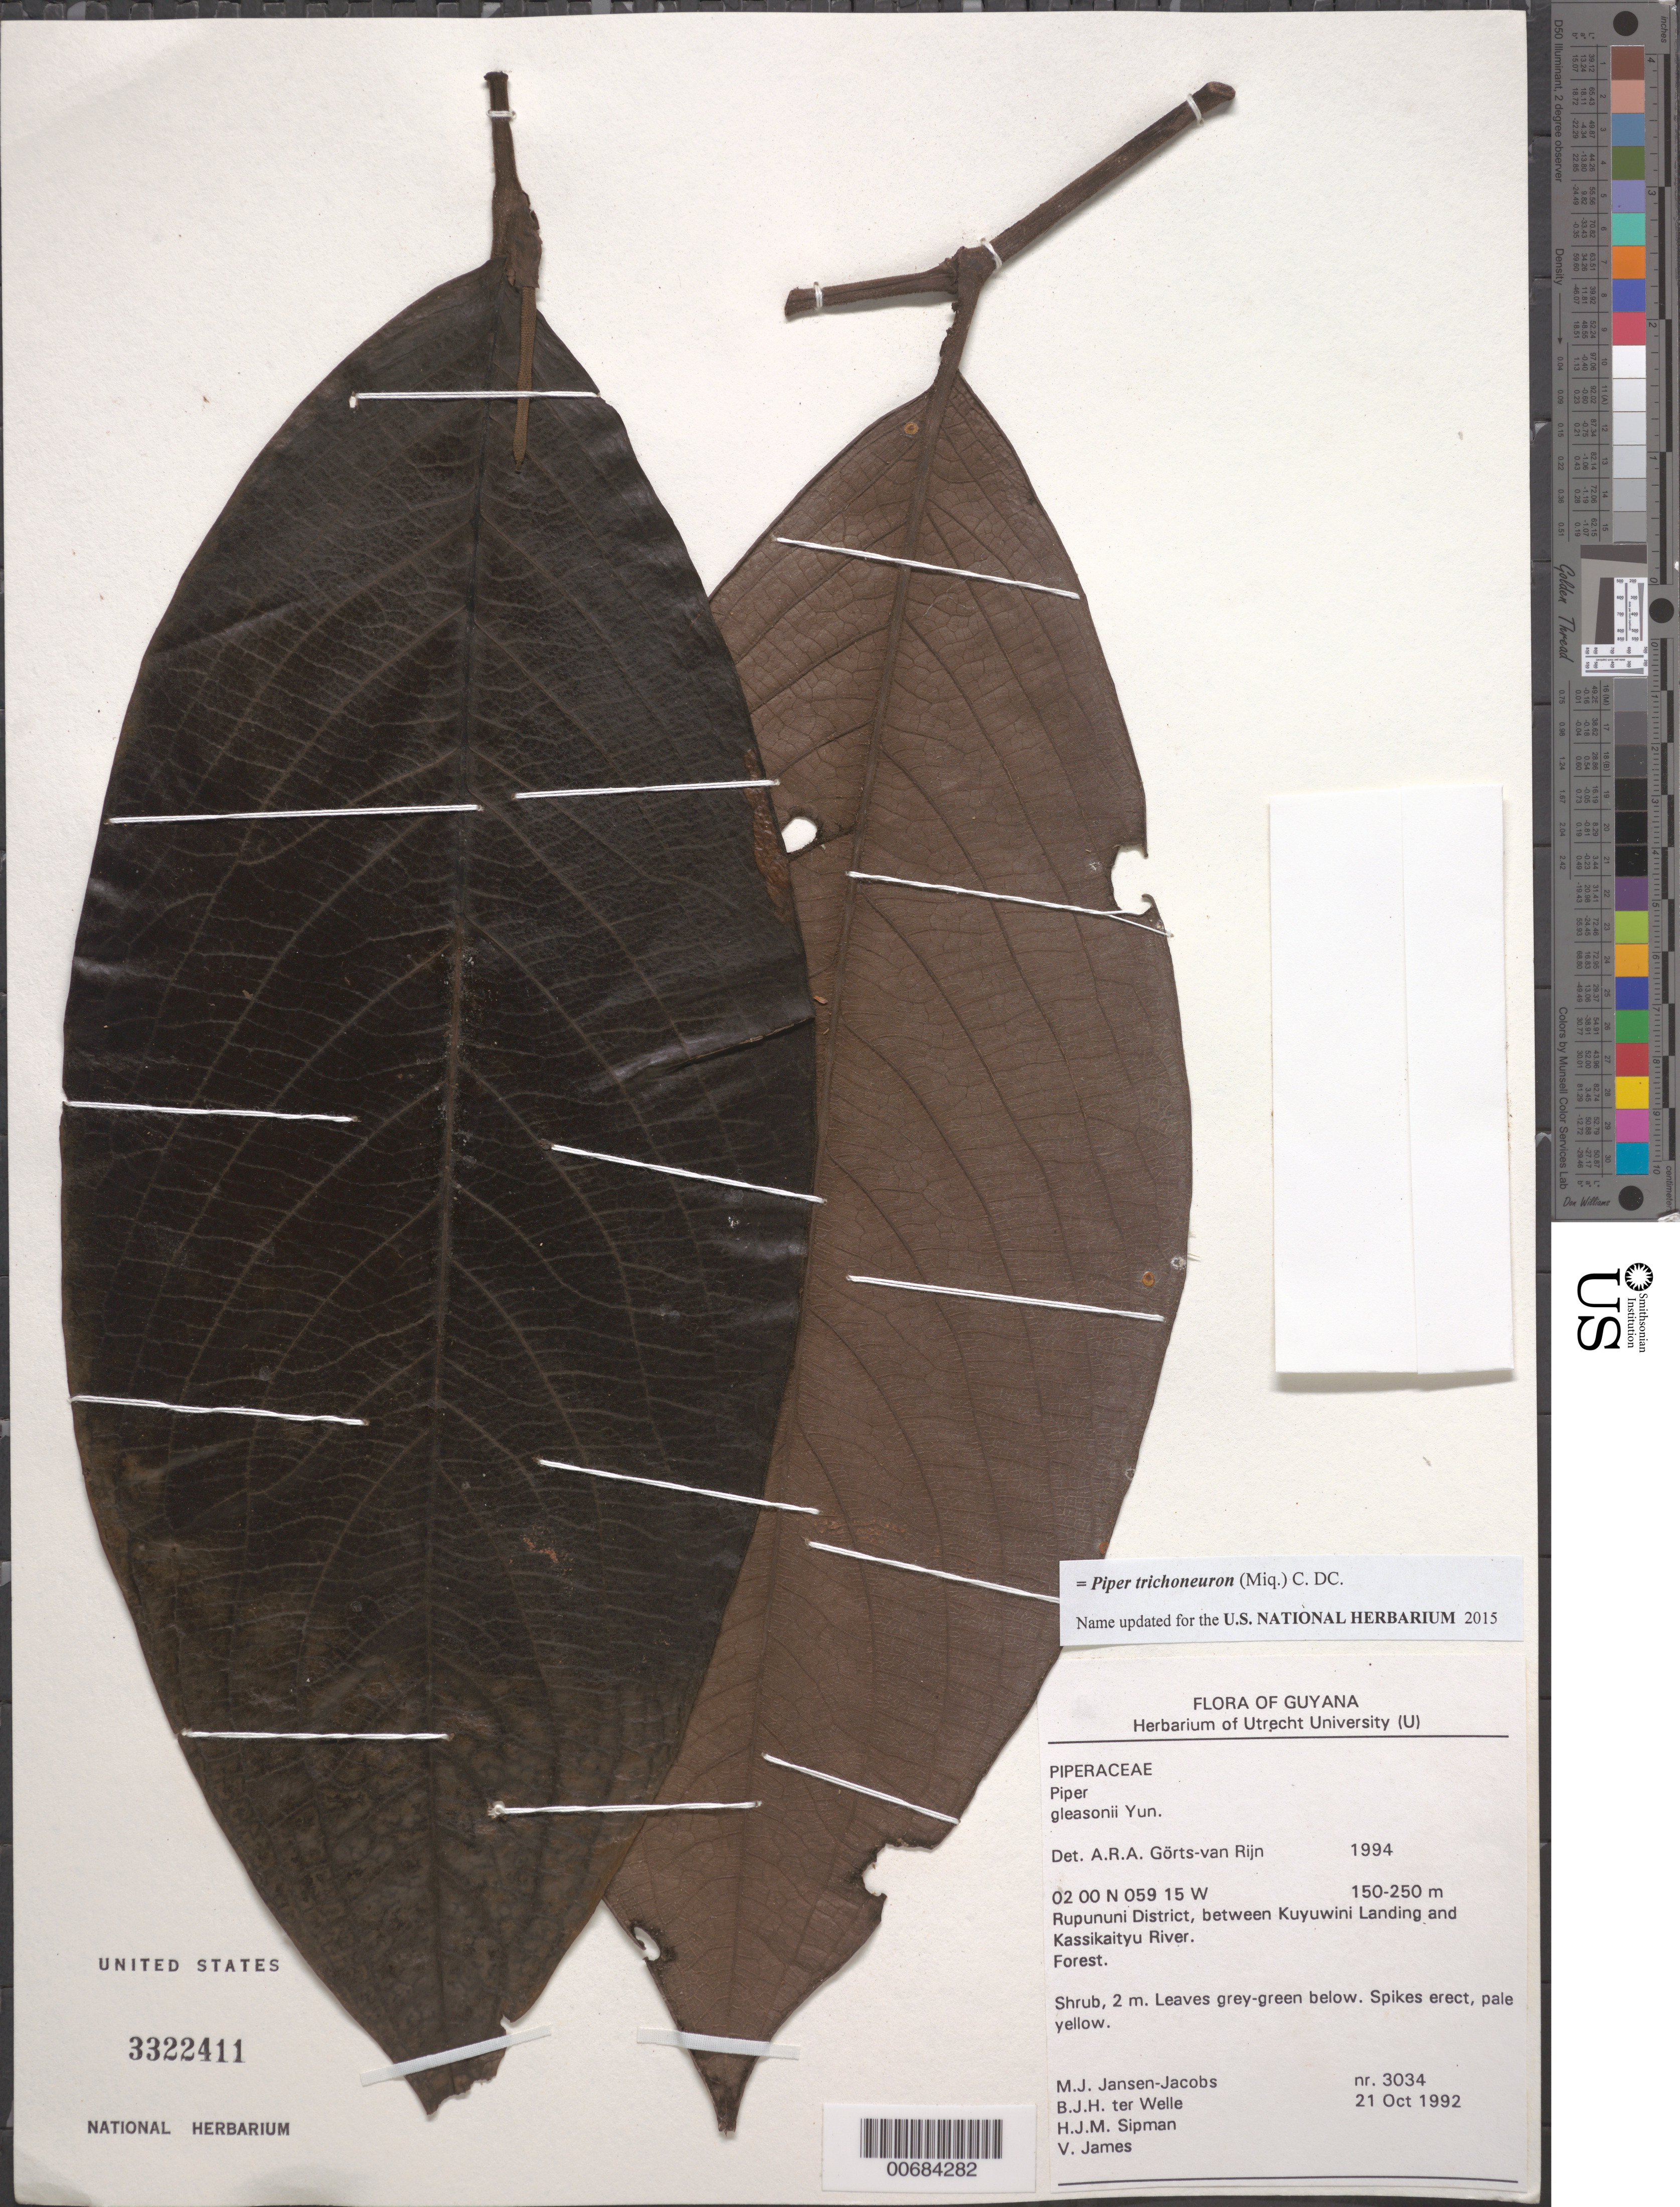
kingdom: Plantae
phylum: Tracheophyta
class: Magnoliopsida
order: Piperales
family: Piperaceae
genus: Piper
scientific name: Piper gleasonii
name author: Yunck.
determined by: Görts-van Rijn, A. R. A.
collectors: M. J. Jansen-Jacobs, B. Welle, H. J. M. Sipman & V. James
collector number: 3034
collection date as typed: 21-Oct-92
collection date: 1992-10-21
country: Guyana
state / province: U. Takutu-U. Essequibo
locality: Rupununi District, between Kuyuwini Landing and Kassikaityu River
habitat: Forest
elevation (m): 150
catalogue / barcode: US 3322411